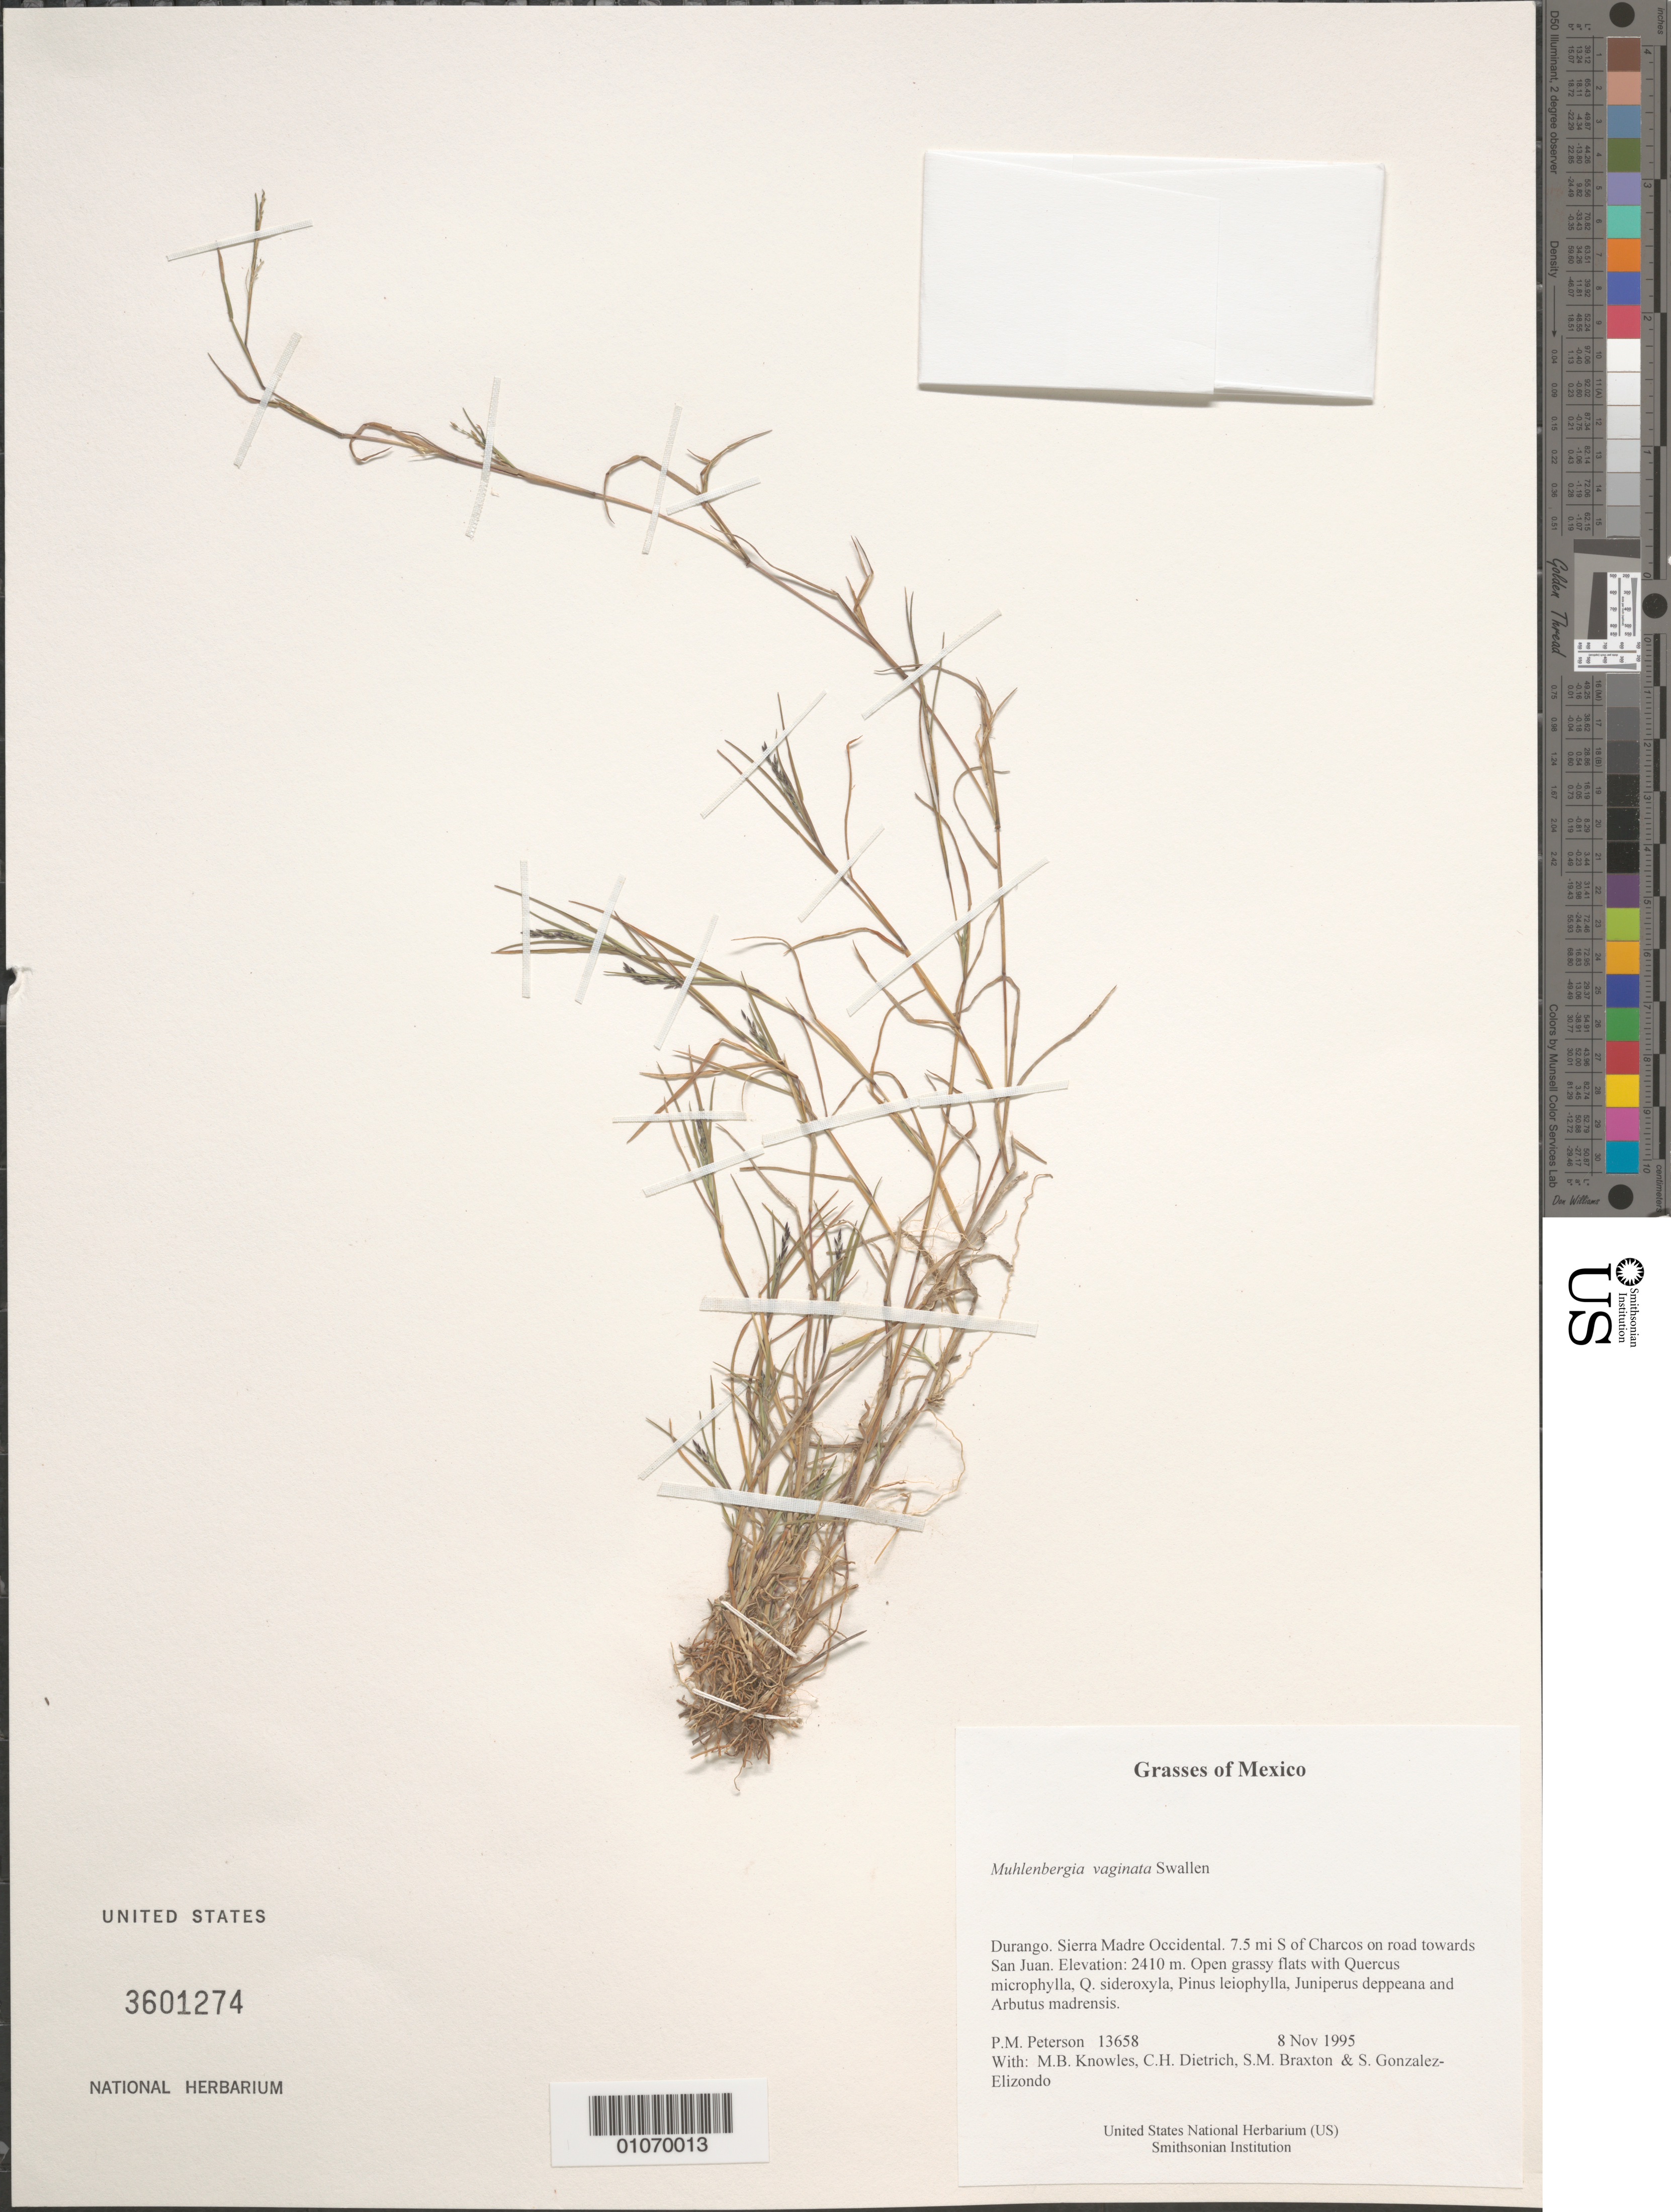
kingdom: Plantae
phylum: Tracheophyta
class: Liliopsida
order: Poales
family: Poaceae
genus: Muhlenbergia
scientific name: Muhlenbergia vaginata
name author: Swallen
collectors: P. M. Peterson, M. B. Knowles, C. Dietrich, S. Braxton & M. S. González-Elizondo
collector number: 13658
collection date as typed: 08 Nov 1995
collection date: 1995-11-08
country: Mexico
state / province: Durango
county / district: Sierra Madre Occidental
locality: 7.5 mi S of Charcos on road towards San Juan.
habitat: Open grassy flats with Quercus microphylla, Q. sideroxyla, Pinus leiophylla, Juniperus deppeana and Arbutus madrensis.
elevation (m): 2410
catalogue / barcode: US 3601274